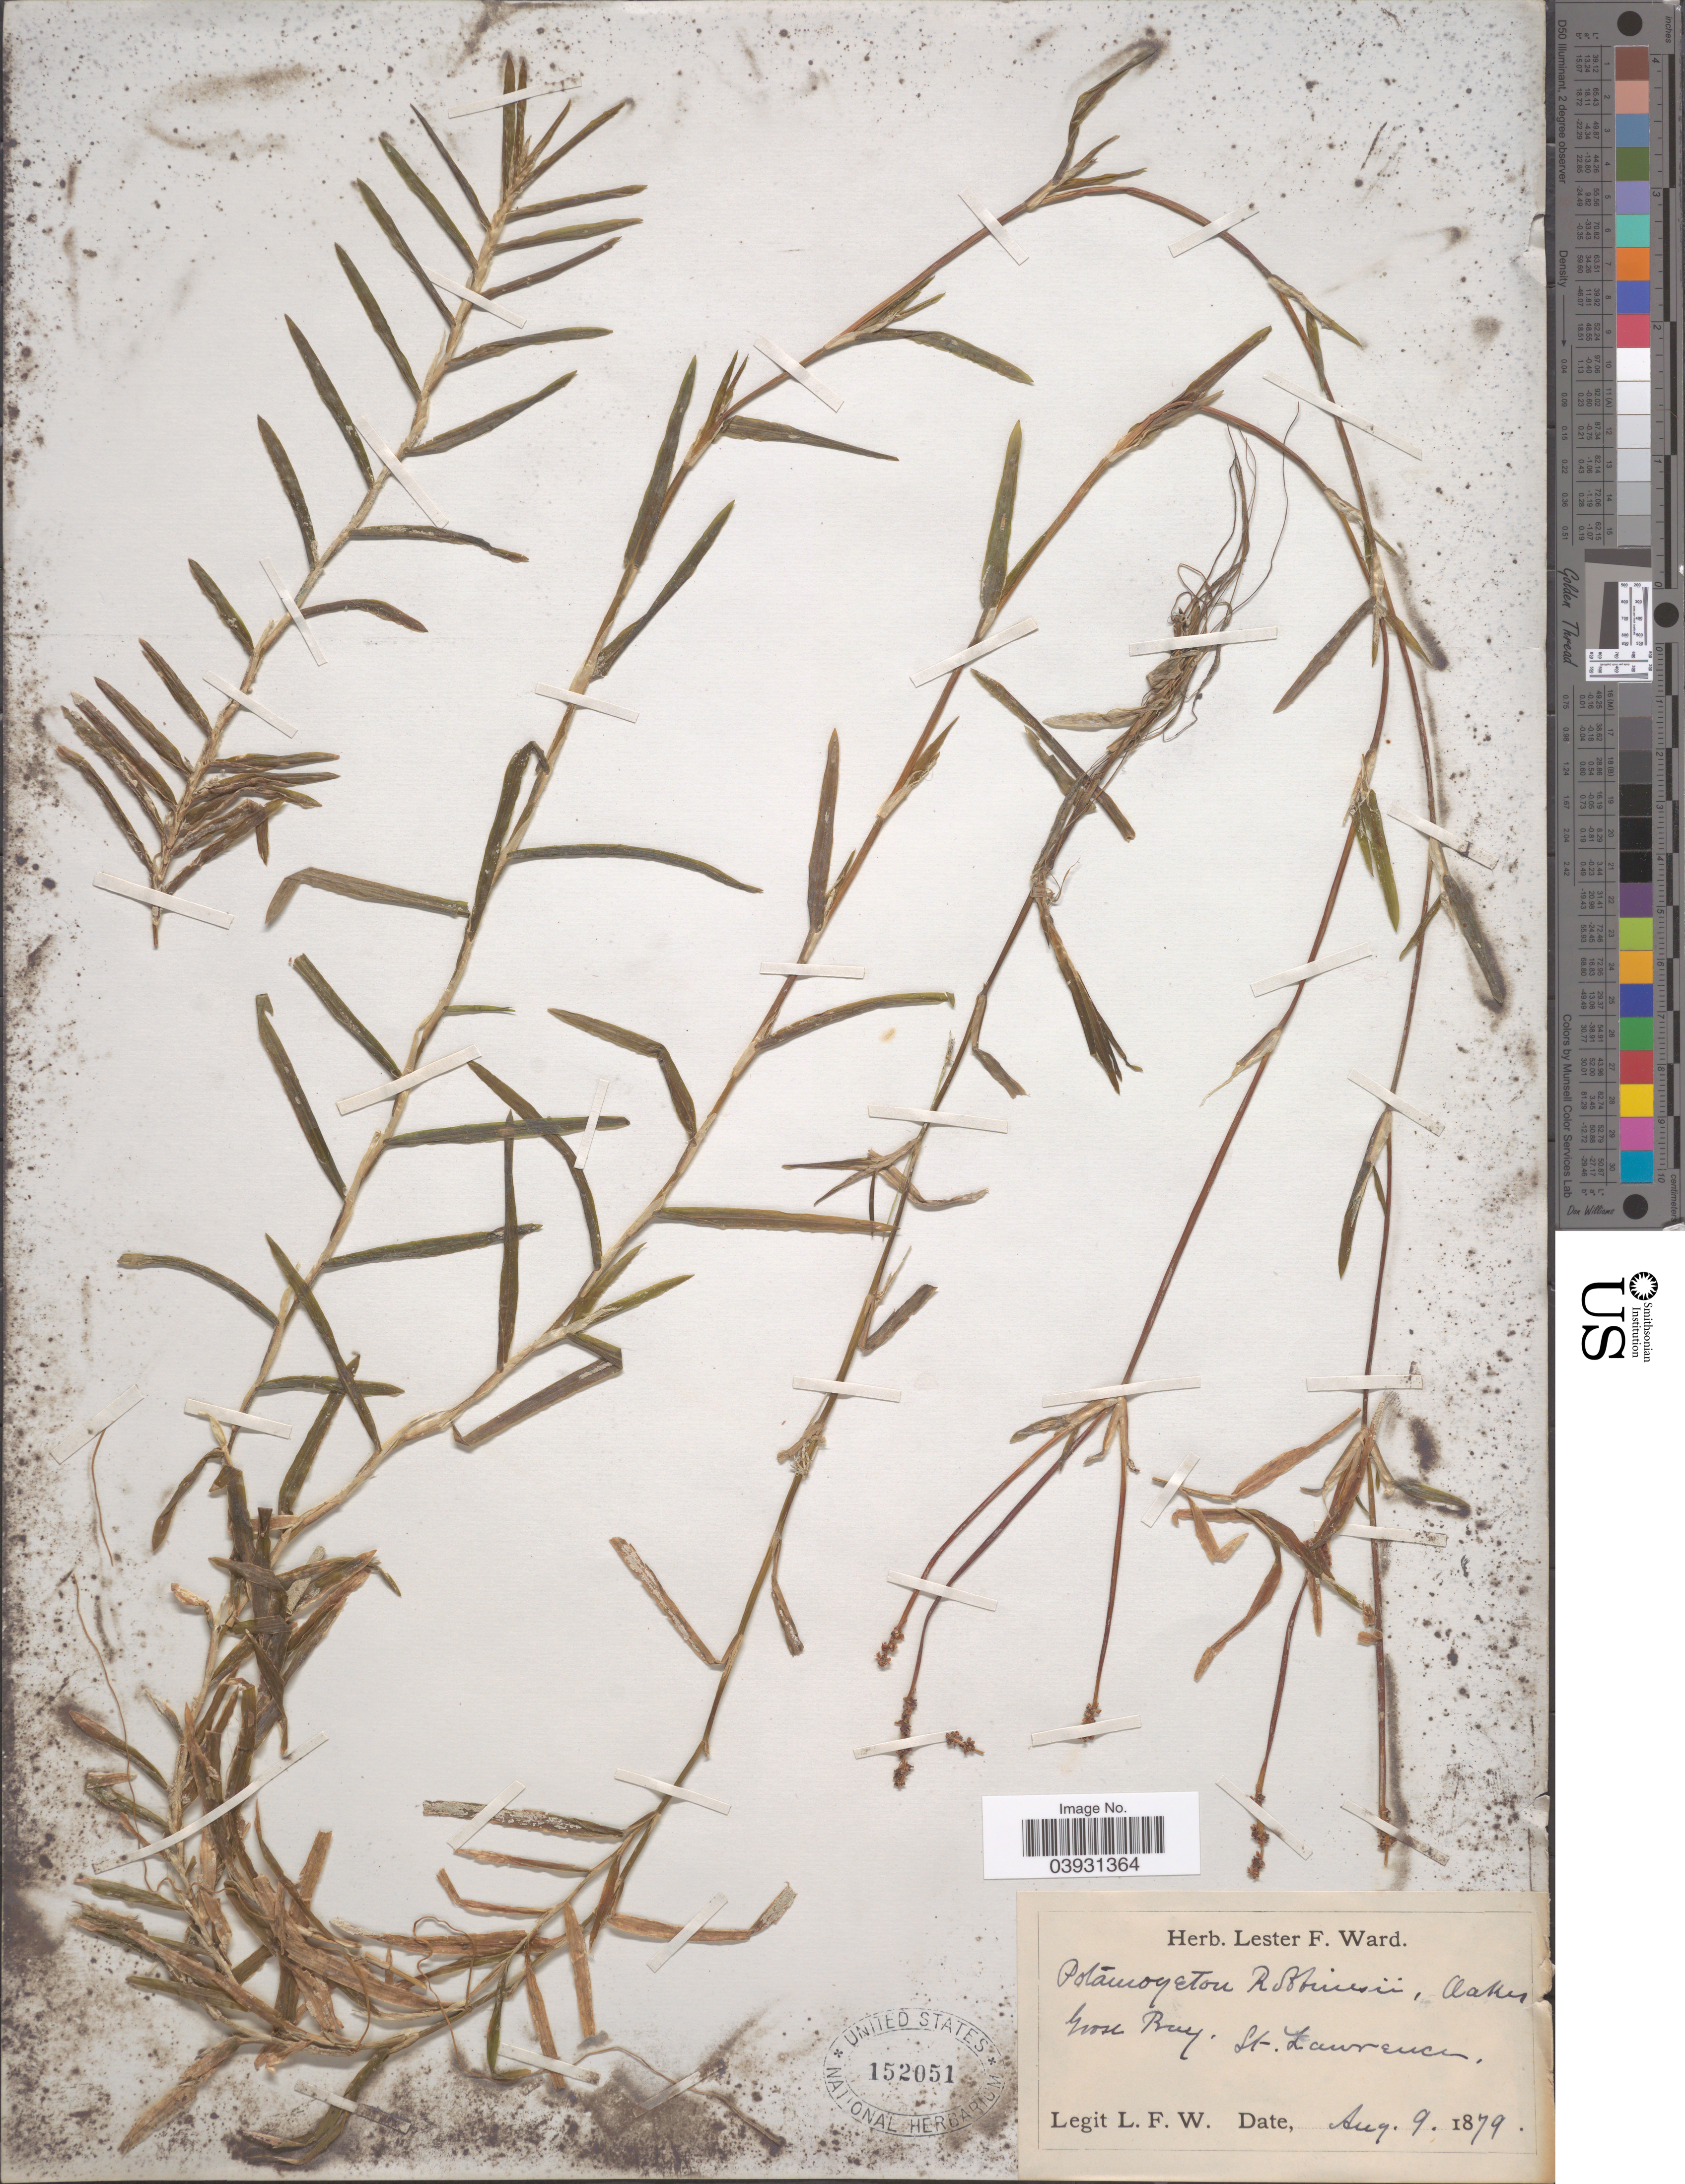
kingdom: Plantae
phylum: Tracheophyta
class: Liliopsida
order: Alismatales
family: Potamogetonaceae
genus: Potamogeton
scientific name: Potamogeton robbinsii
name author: Oakes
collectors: L. F. Ward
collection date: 1879-08-09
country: Canada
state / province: Ontario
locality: Goose Bay. St. Lawrence.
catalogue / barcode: US 152051